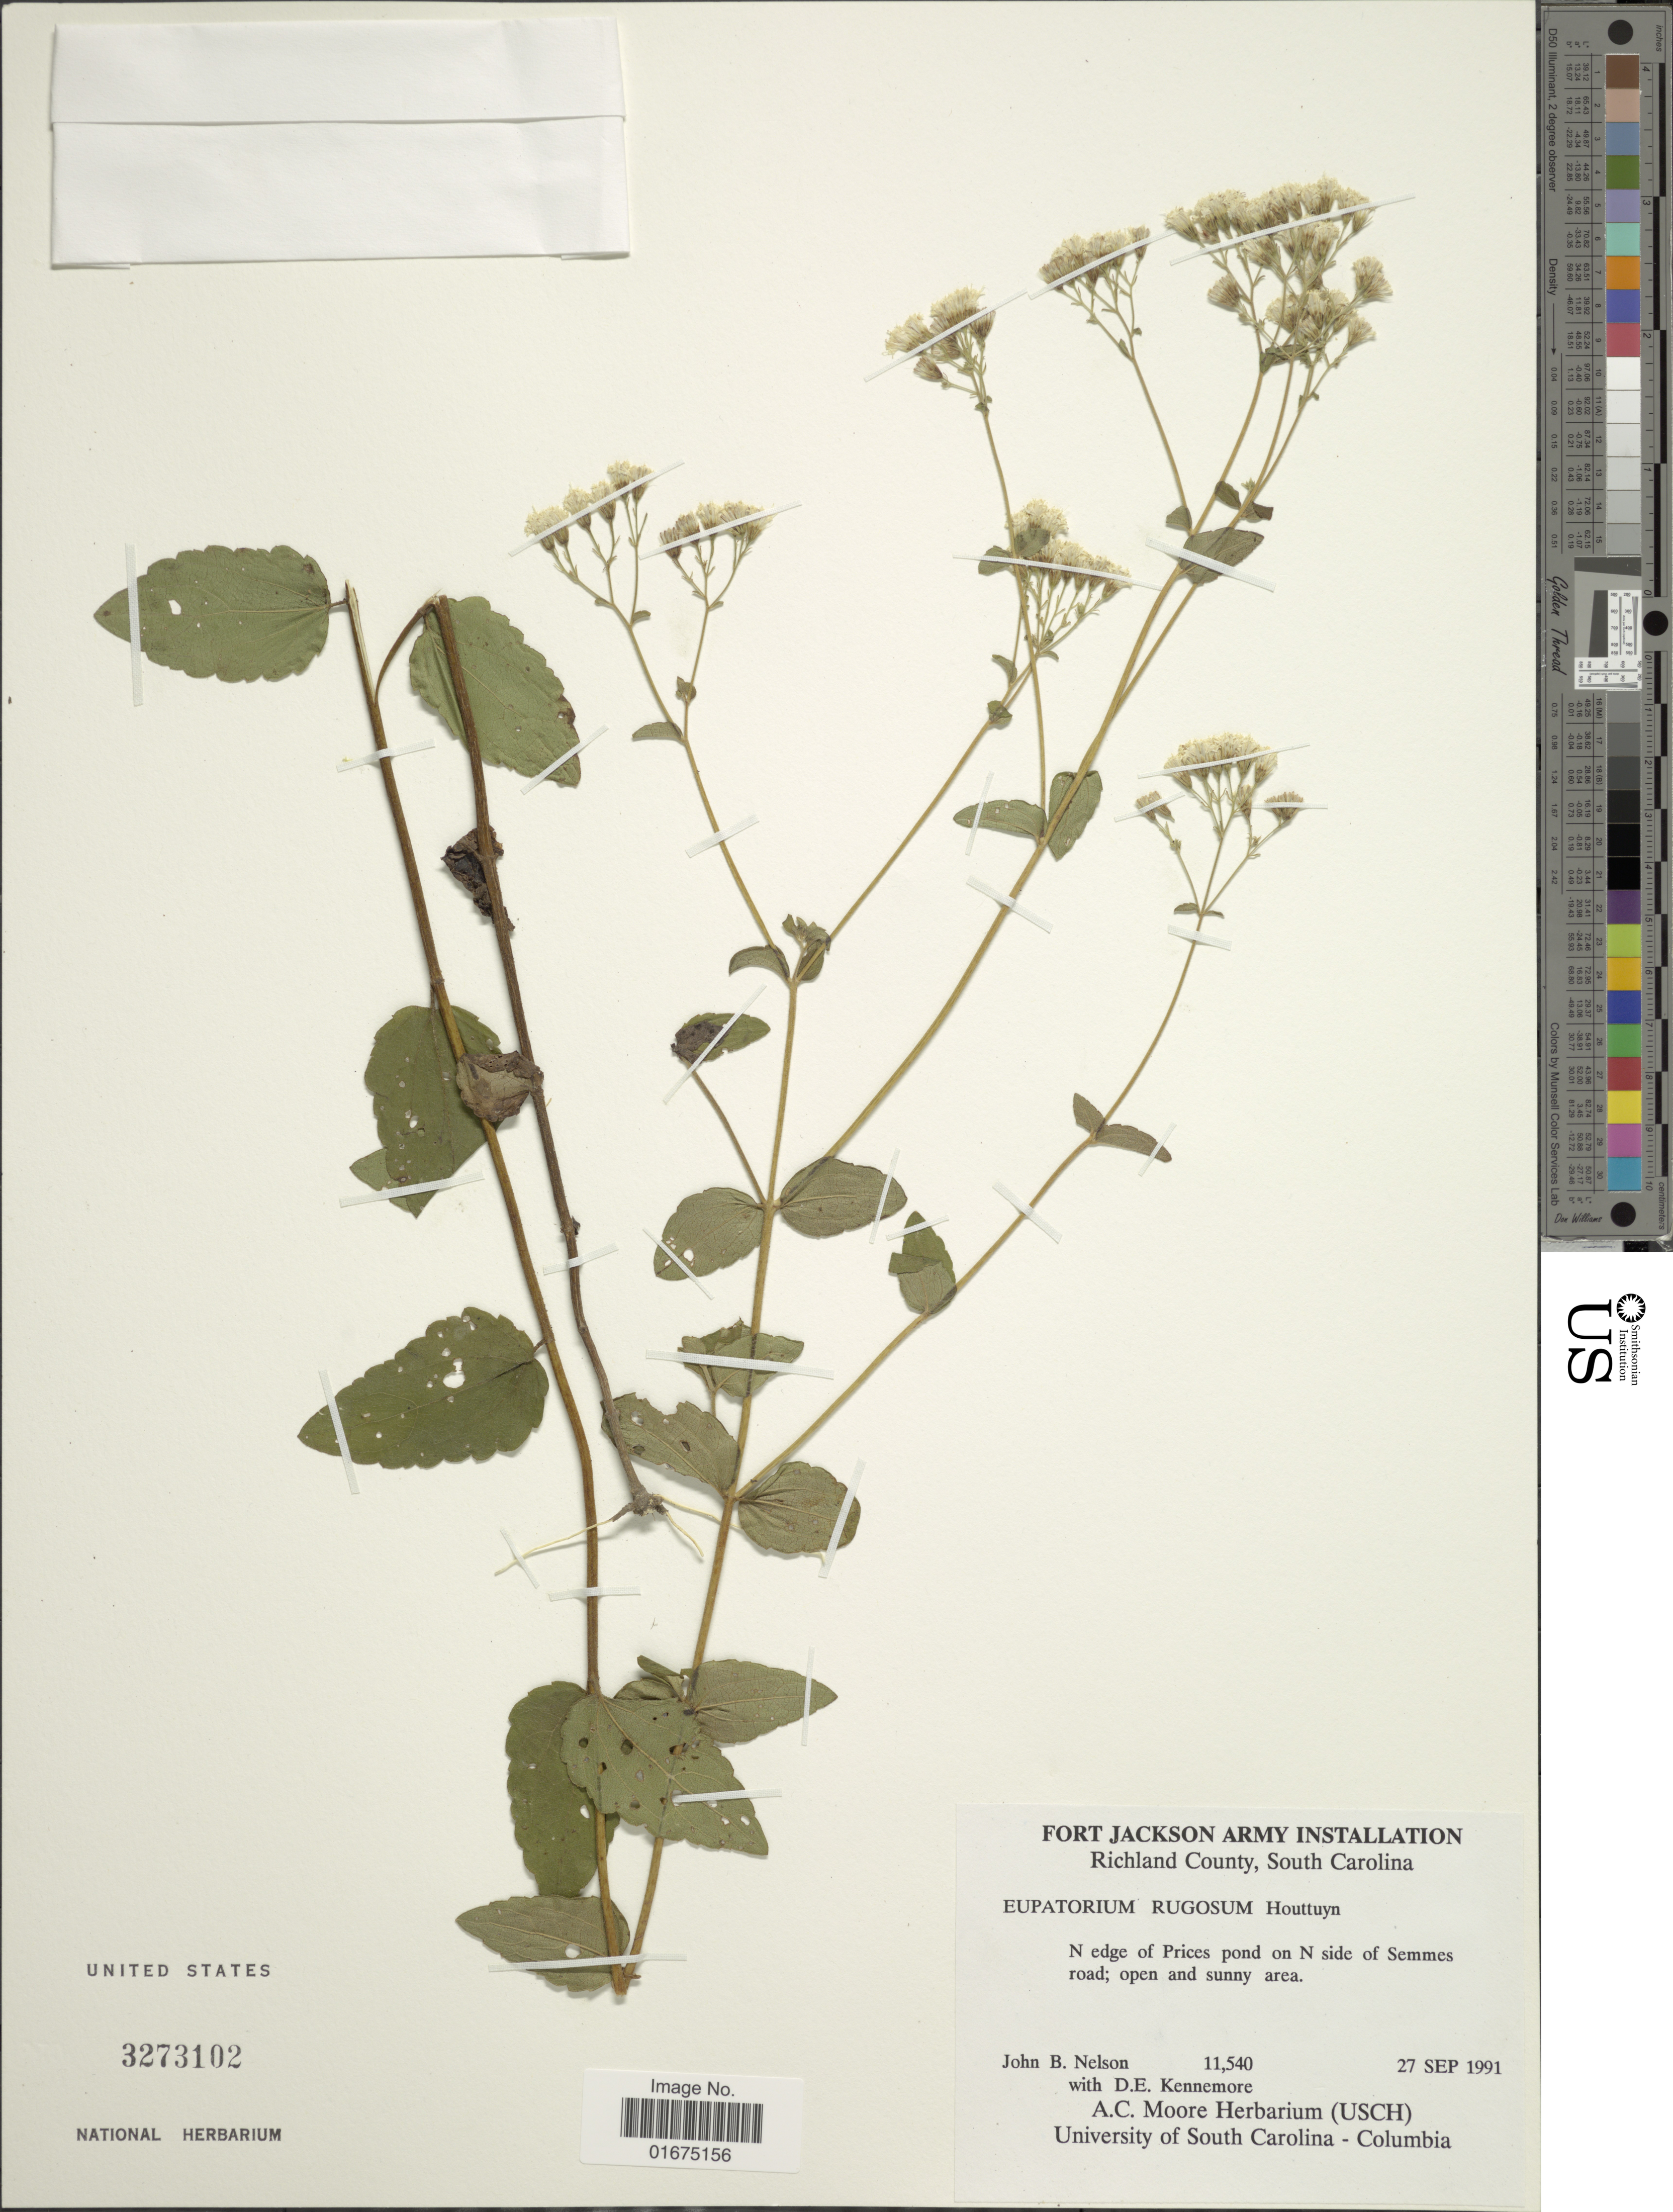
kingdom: Plantae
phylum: Tracheophyta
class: Magnoliopsida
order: Asterales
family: Asteraceae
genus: Ageratina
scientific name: Ageratina altissima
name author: (L.) R.M. King & H. Rob.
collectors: J. B. Nelson & D. Kennemore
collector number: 11540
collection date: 1991-09-27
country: United States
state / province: South Carolina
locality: Richland County, N edge of Prices pond on N side of Semmes road; open and sunny area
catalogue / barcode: US 3273102